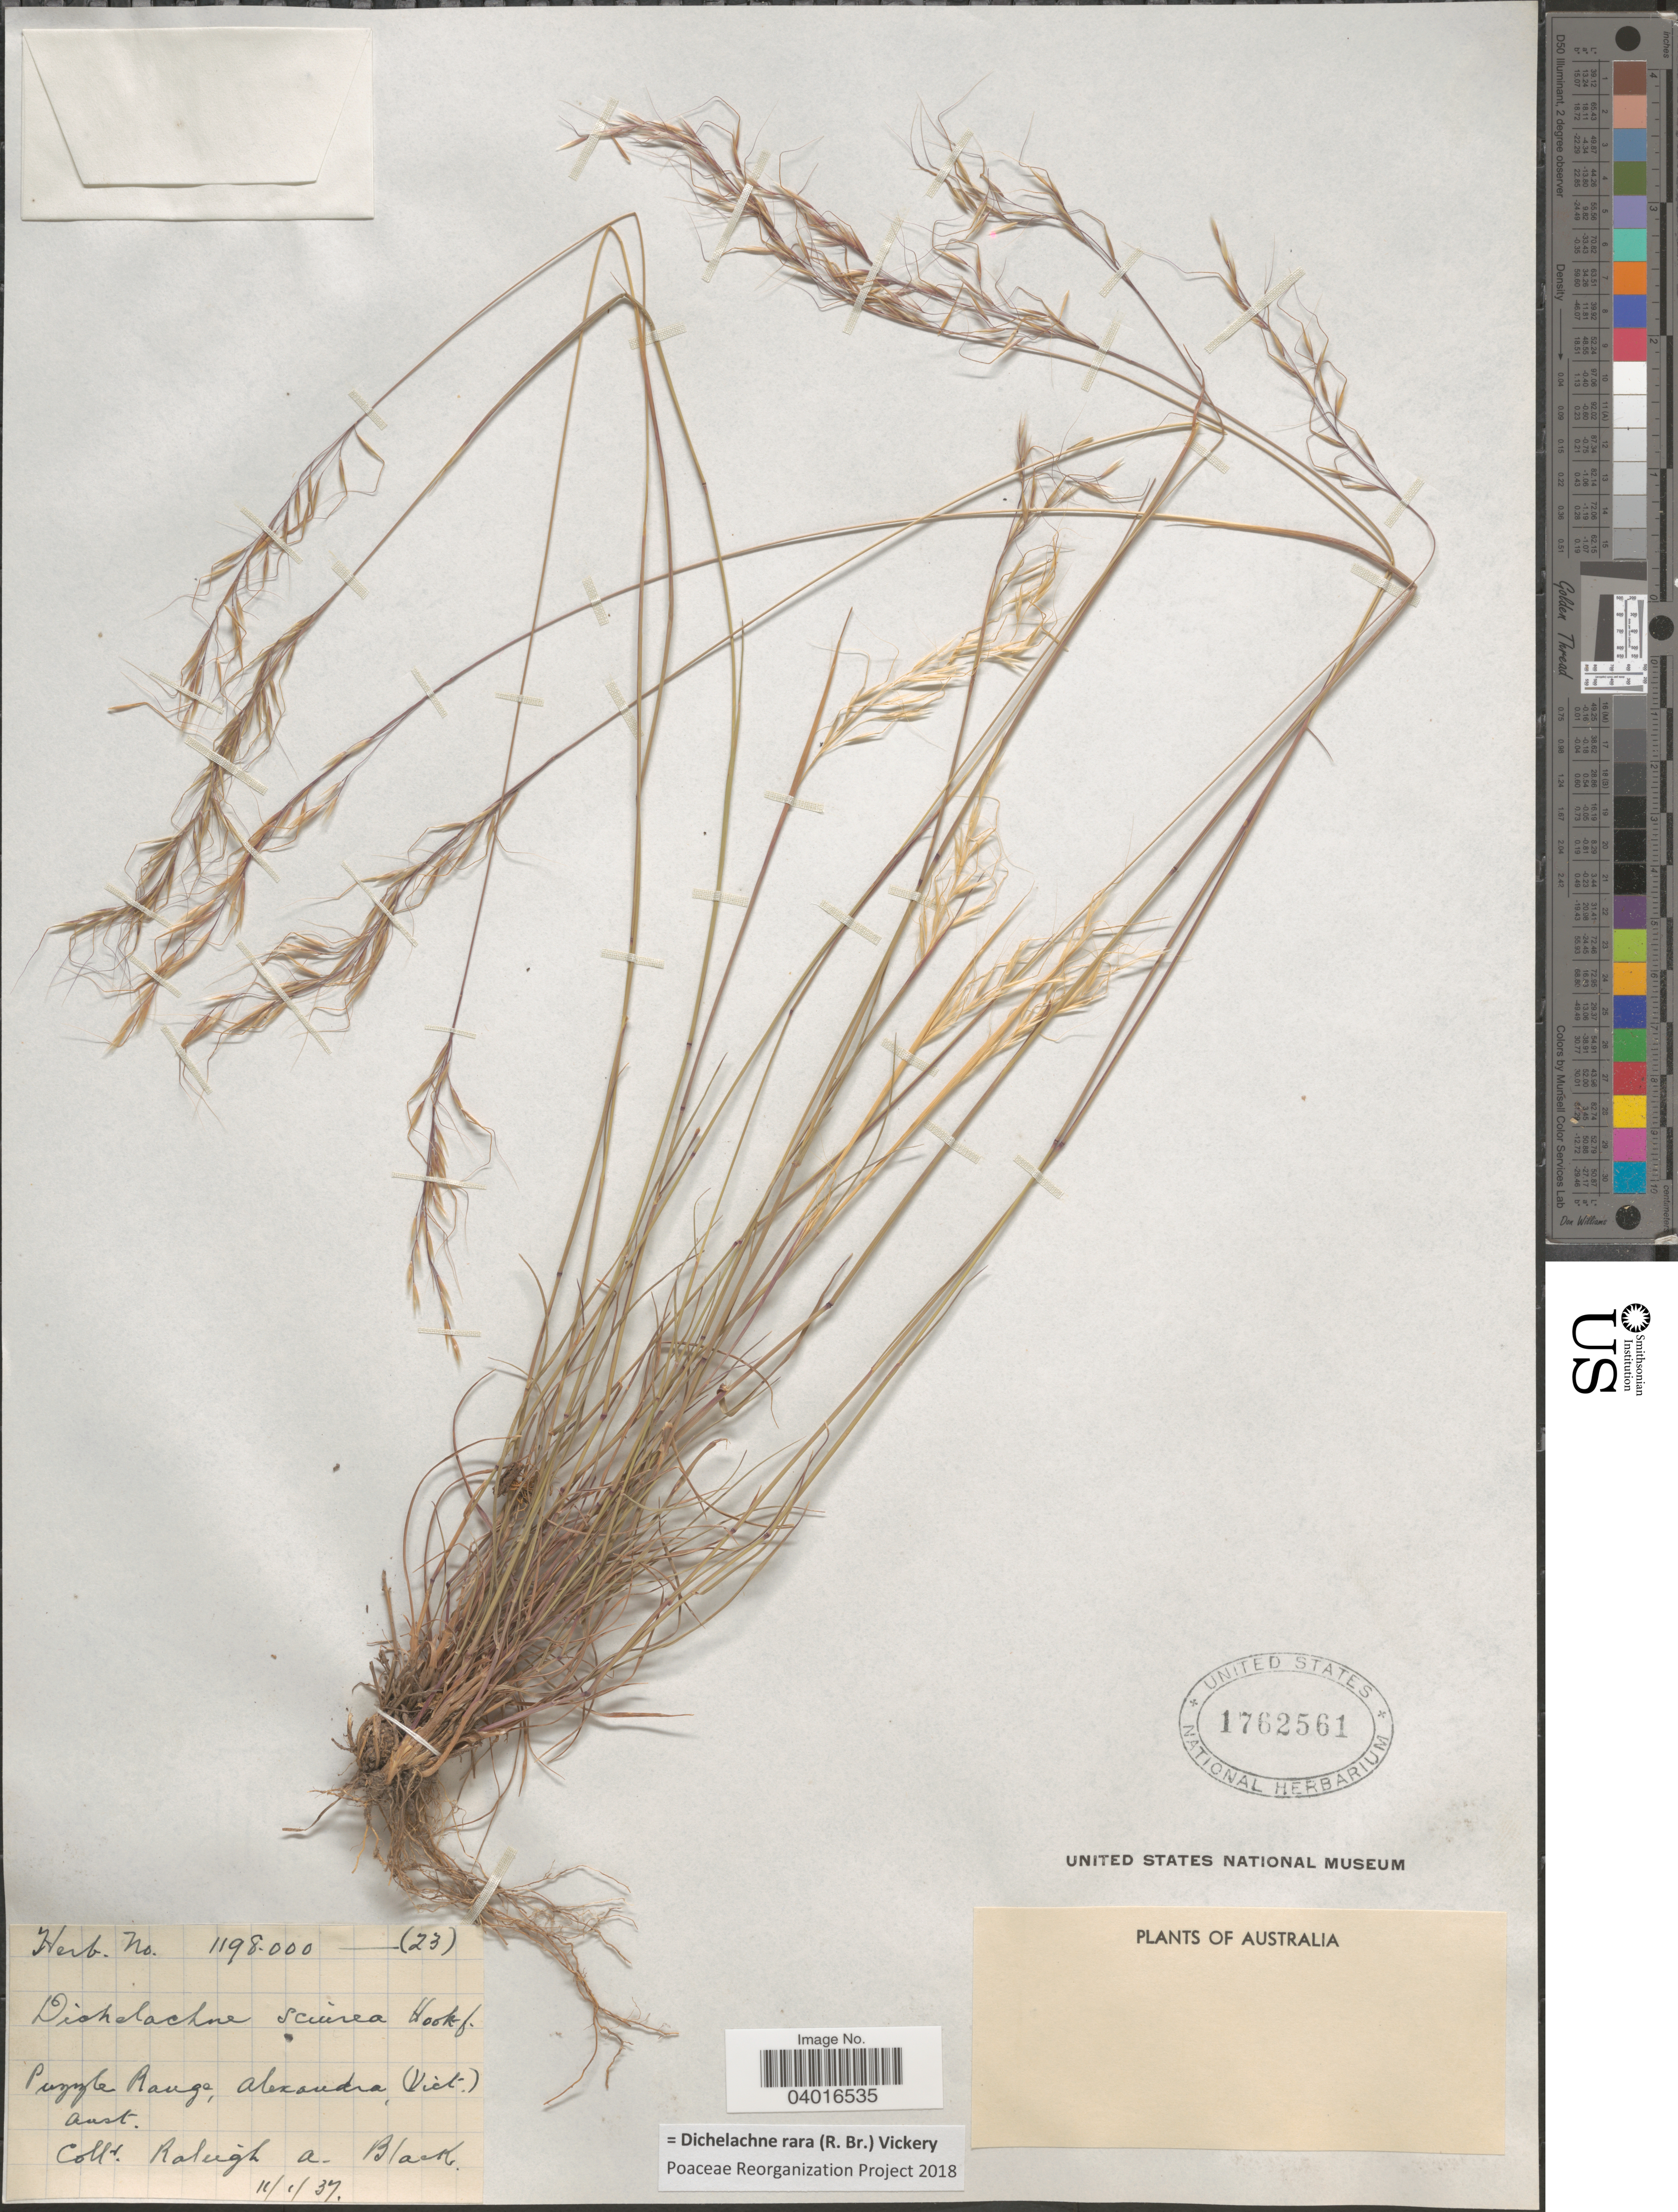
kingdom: Plantae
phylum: Tracheophyta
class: Liliopsida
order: Poales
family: Poaceae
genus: Dichelachne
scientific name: Dichelachne rara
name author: (R. Br.) Vickery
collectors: R. A. Black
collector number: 1198.000/(23)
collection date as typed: Transcribed d/m/y: 11/1/37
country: Australia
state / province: Victoria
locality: Puzzle Range, Alexandra, (Vict.).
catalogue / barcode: US 1762561